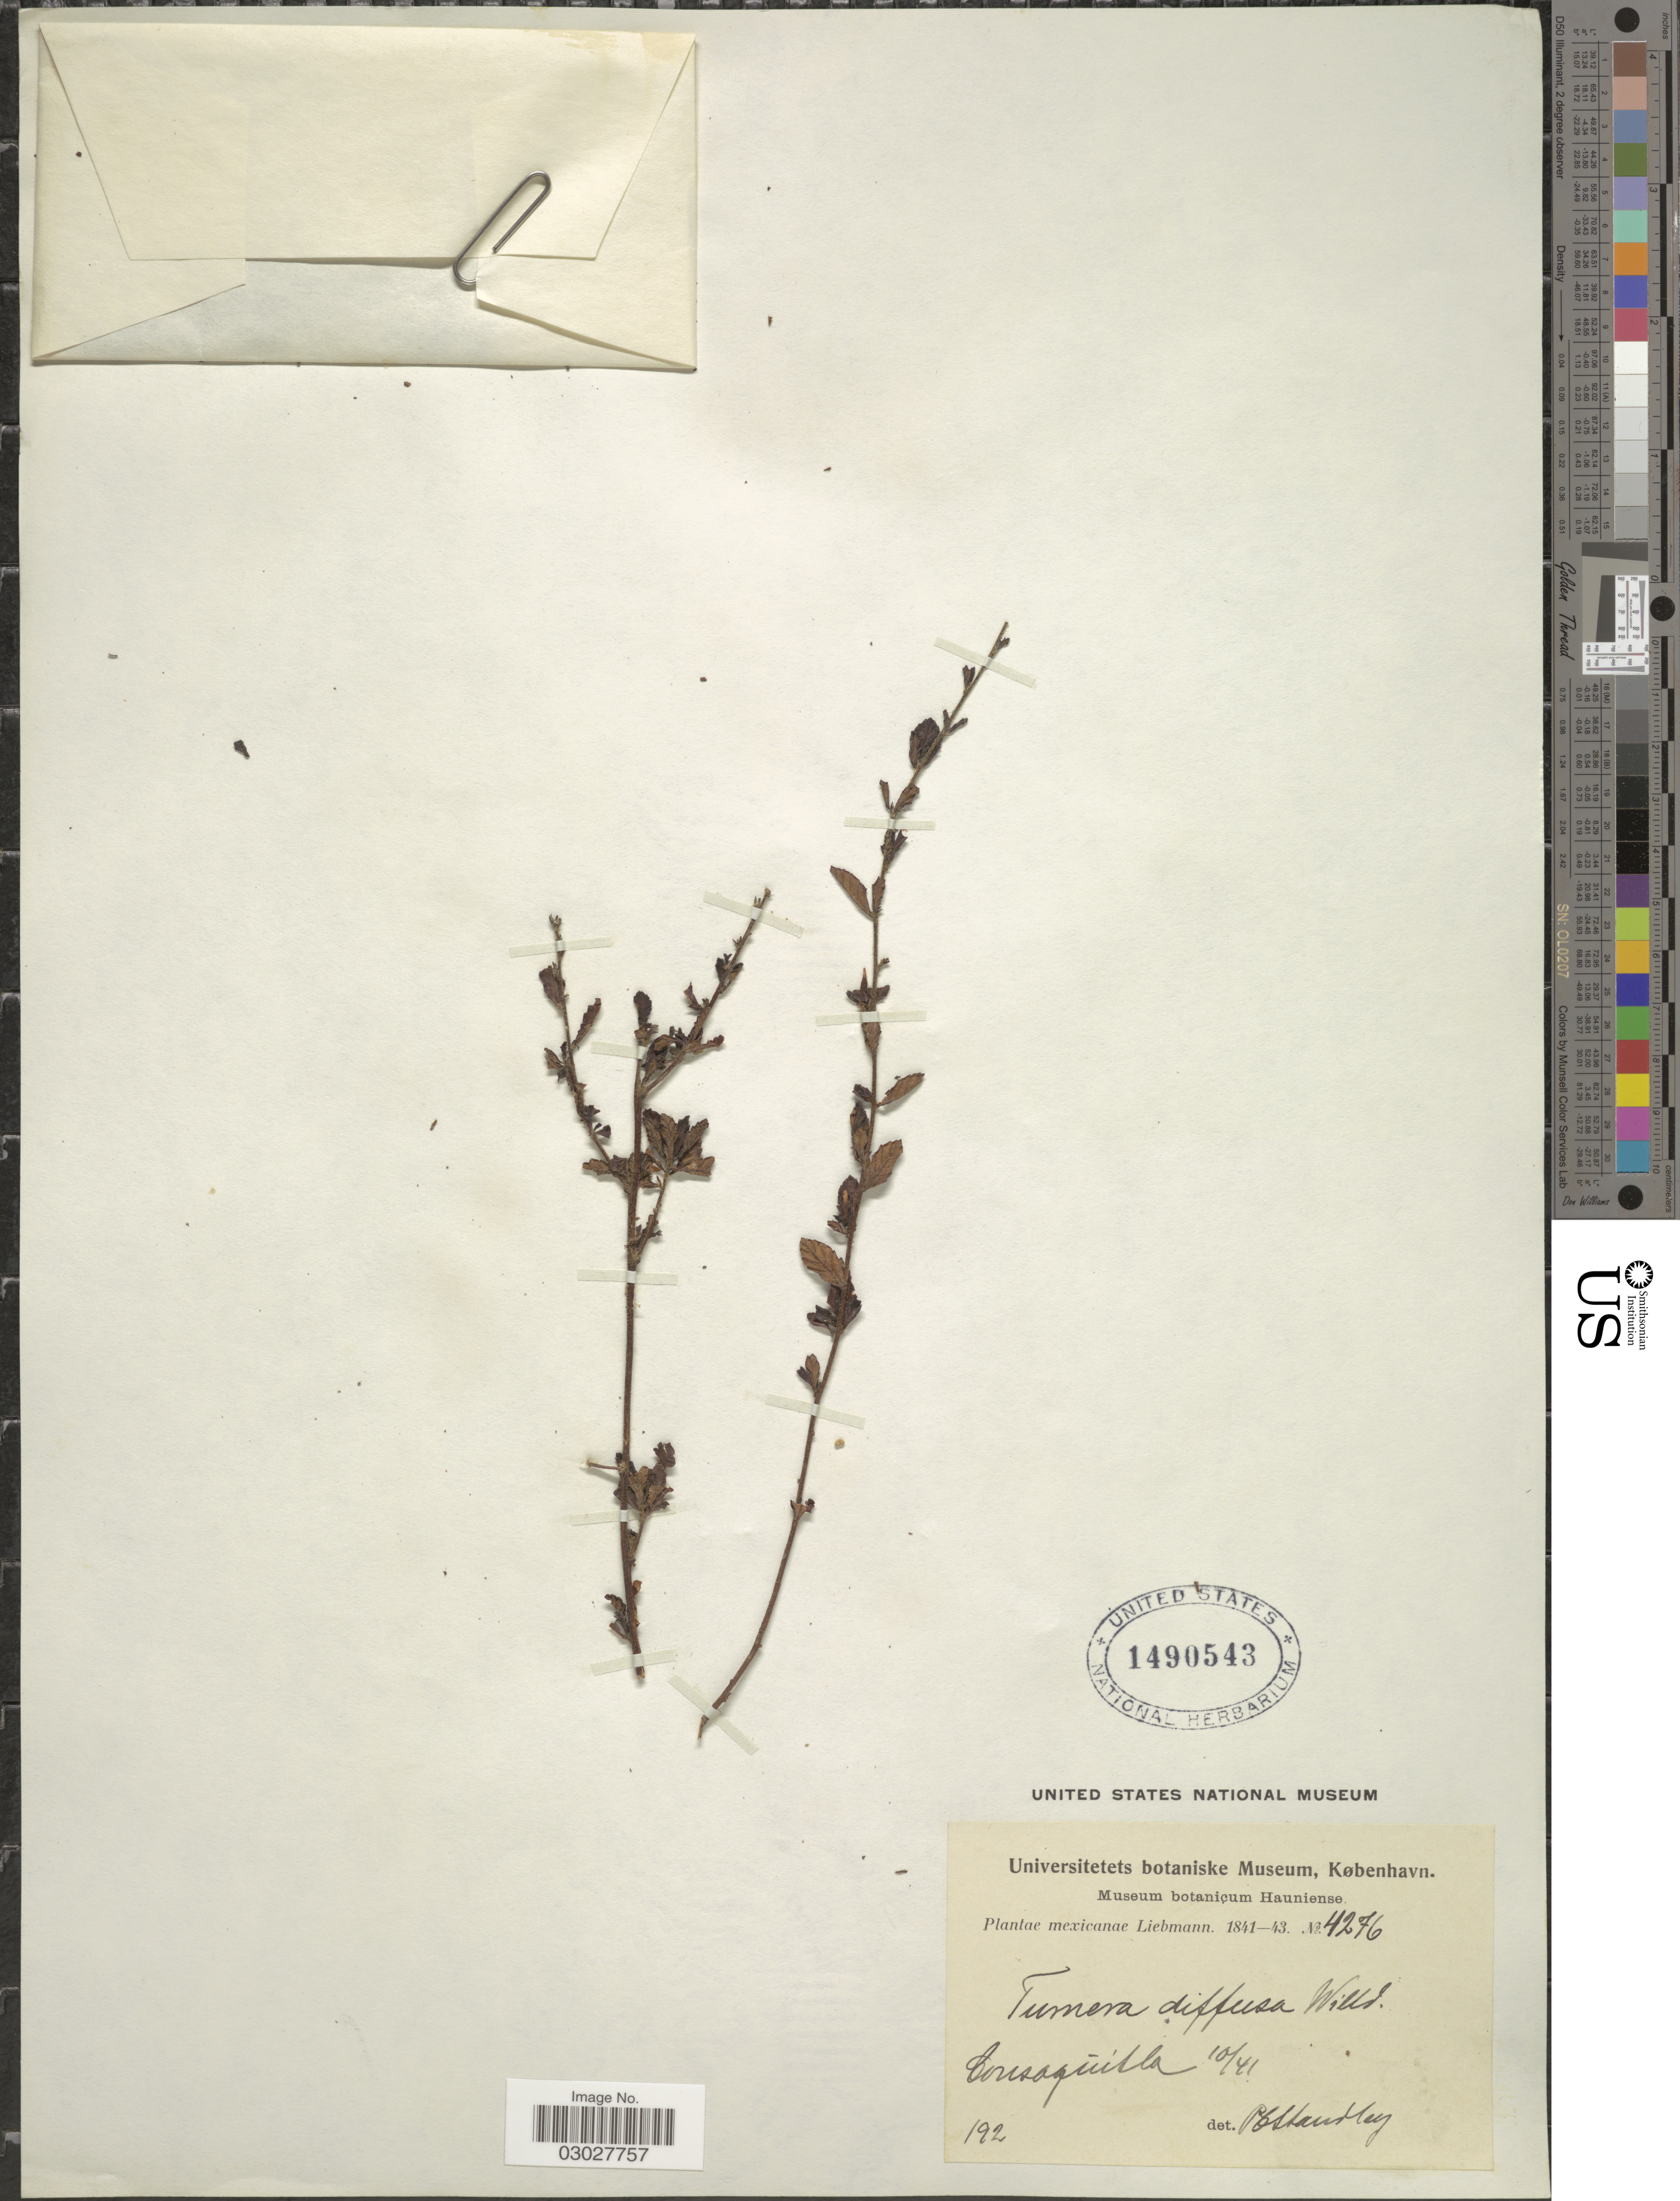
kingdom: Plantae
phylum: Tracheophyta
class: Magnoliopsida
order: Malpighiales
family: Turneraceae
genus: Turnera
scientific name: Turnera diffusa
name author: Willd. ex Schult.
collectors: Liebmann, --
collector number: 4276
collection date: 1841-10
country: Mexico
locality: Consaquitla.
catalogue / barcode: US 1490543